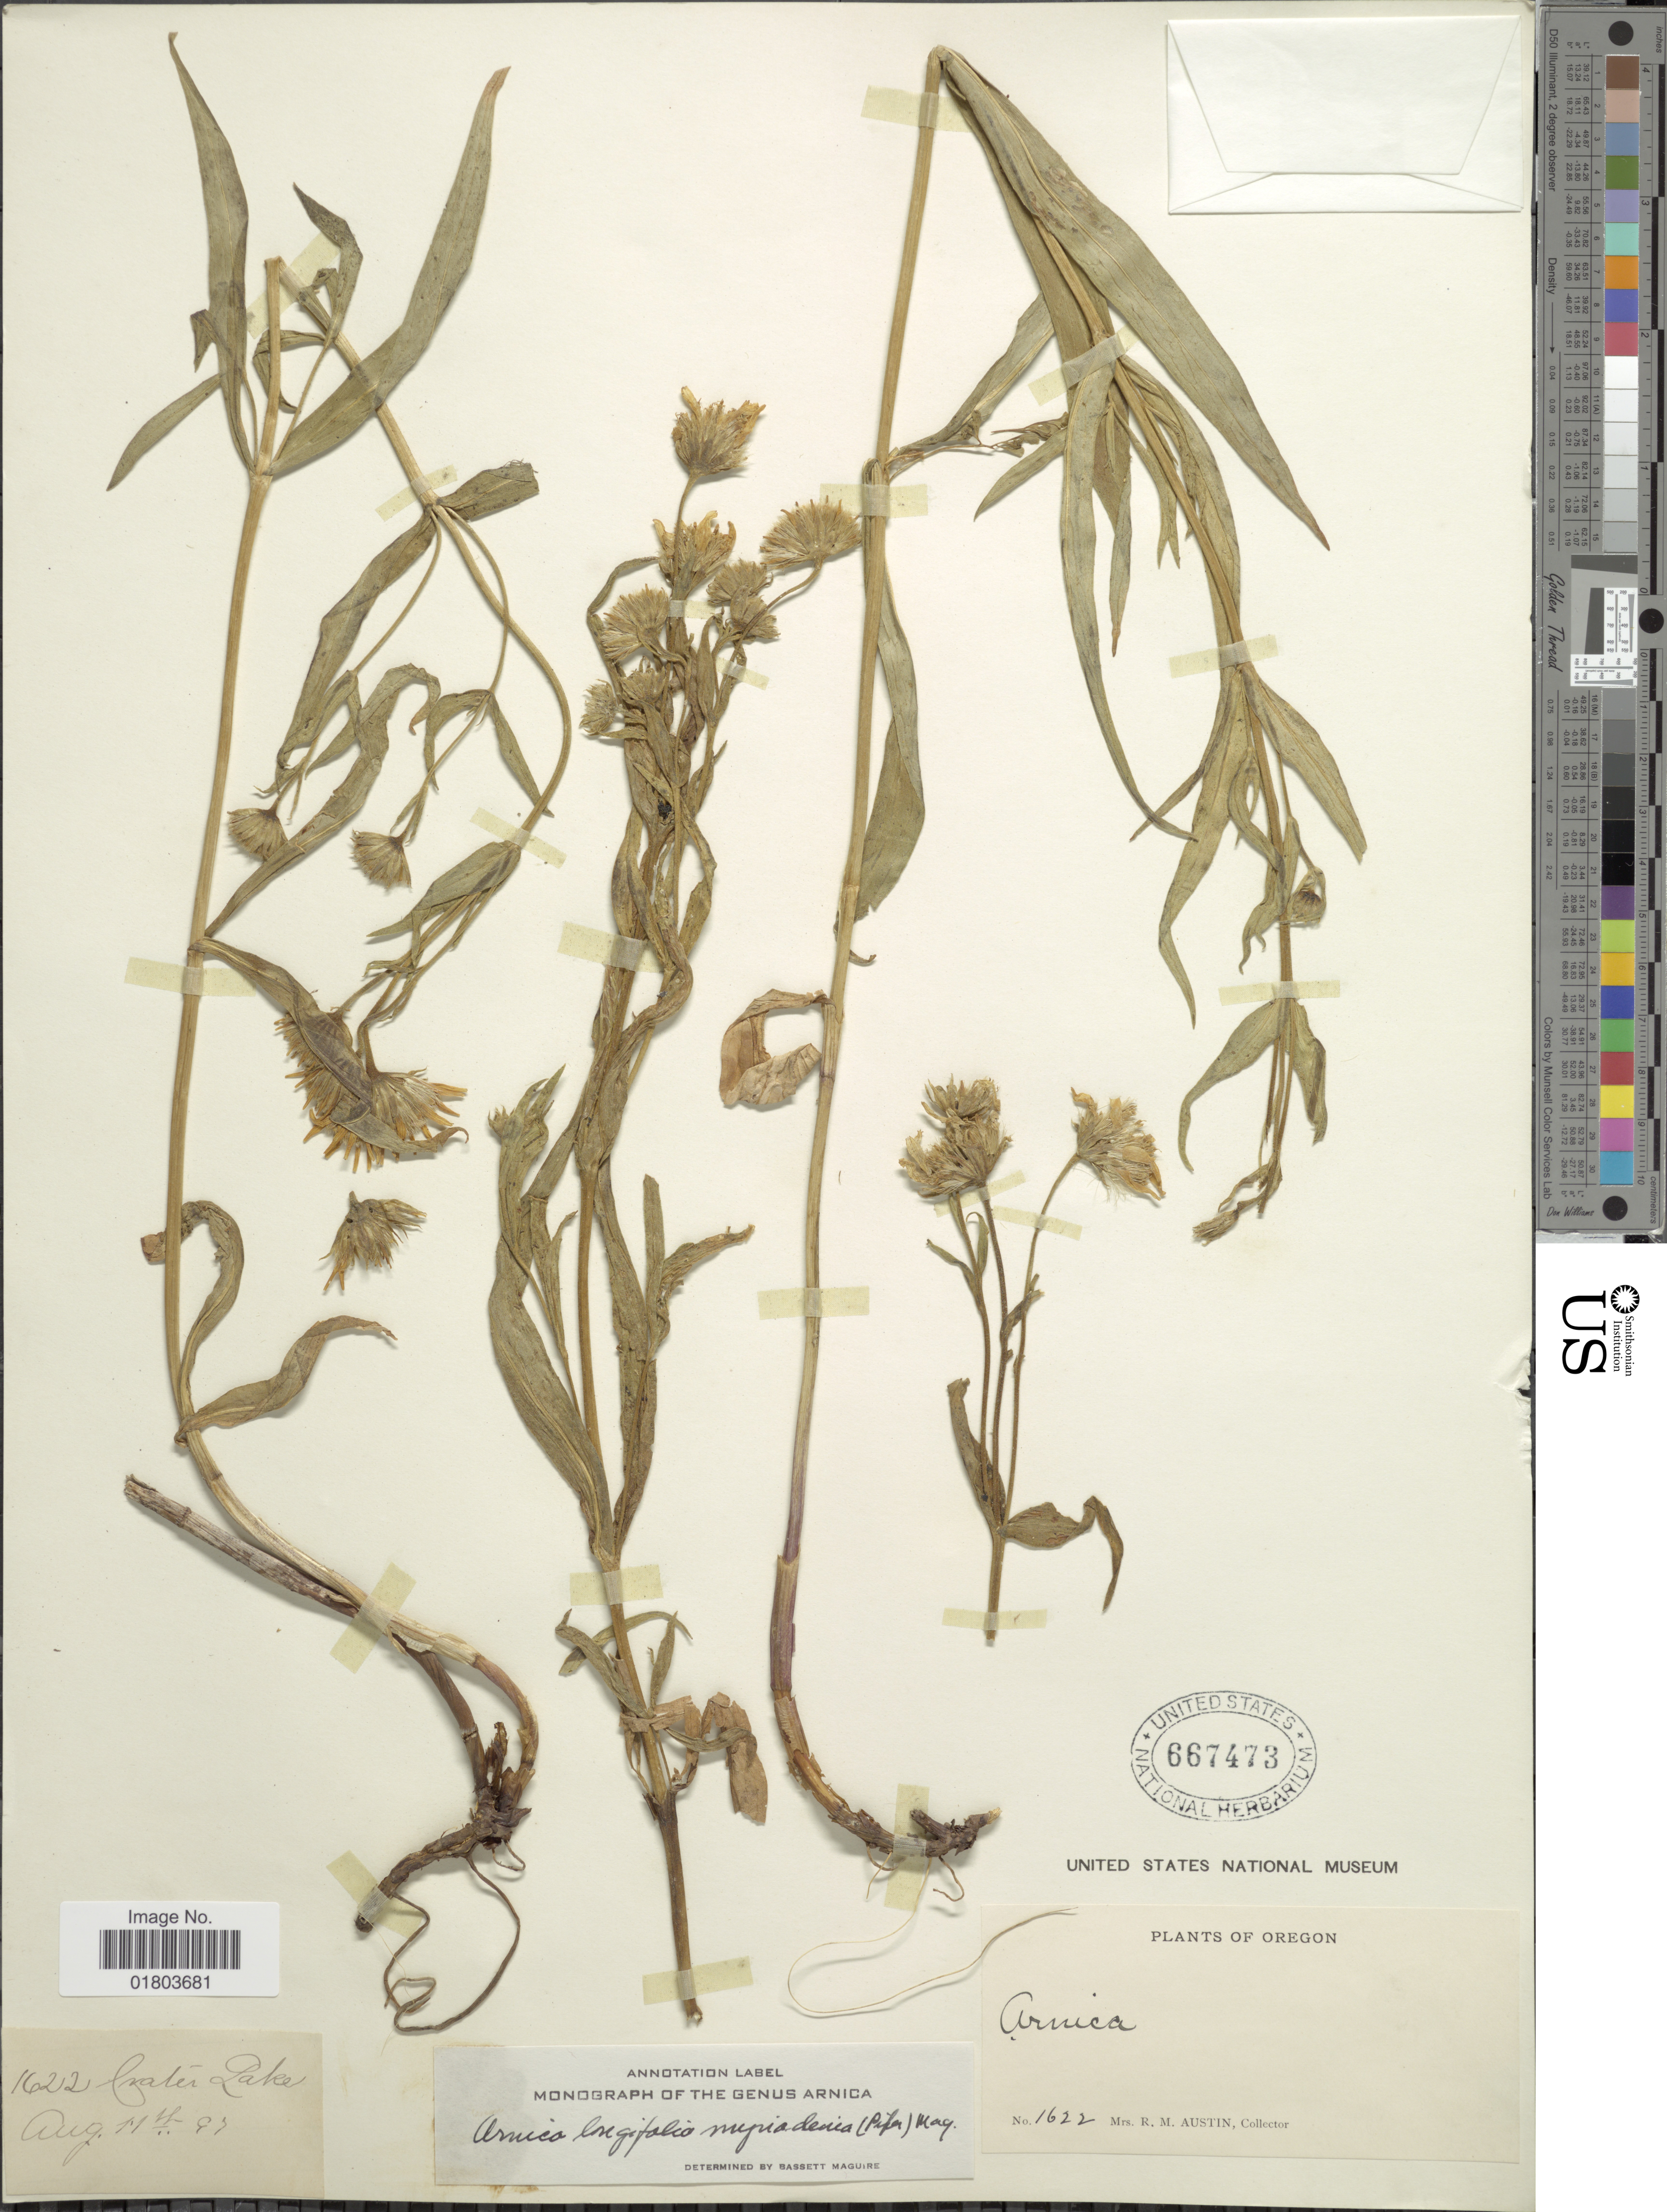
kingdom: Plantae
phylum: Tracheophyta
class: Magnoliopsida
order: Asterales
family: Asteraceae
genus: Arnica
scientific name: Arnica longifolia subsp. myriadenia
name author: (Piper) Maguire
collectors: R. Austin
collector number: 1622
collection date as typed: Transcribed d/m/y: 11/8/93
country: United States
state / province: Oregon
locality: Crater Lake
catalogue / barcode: US 667473